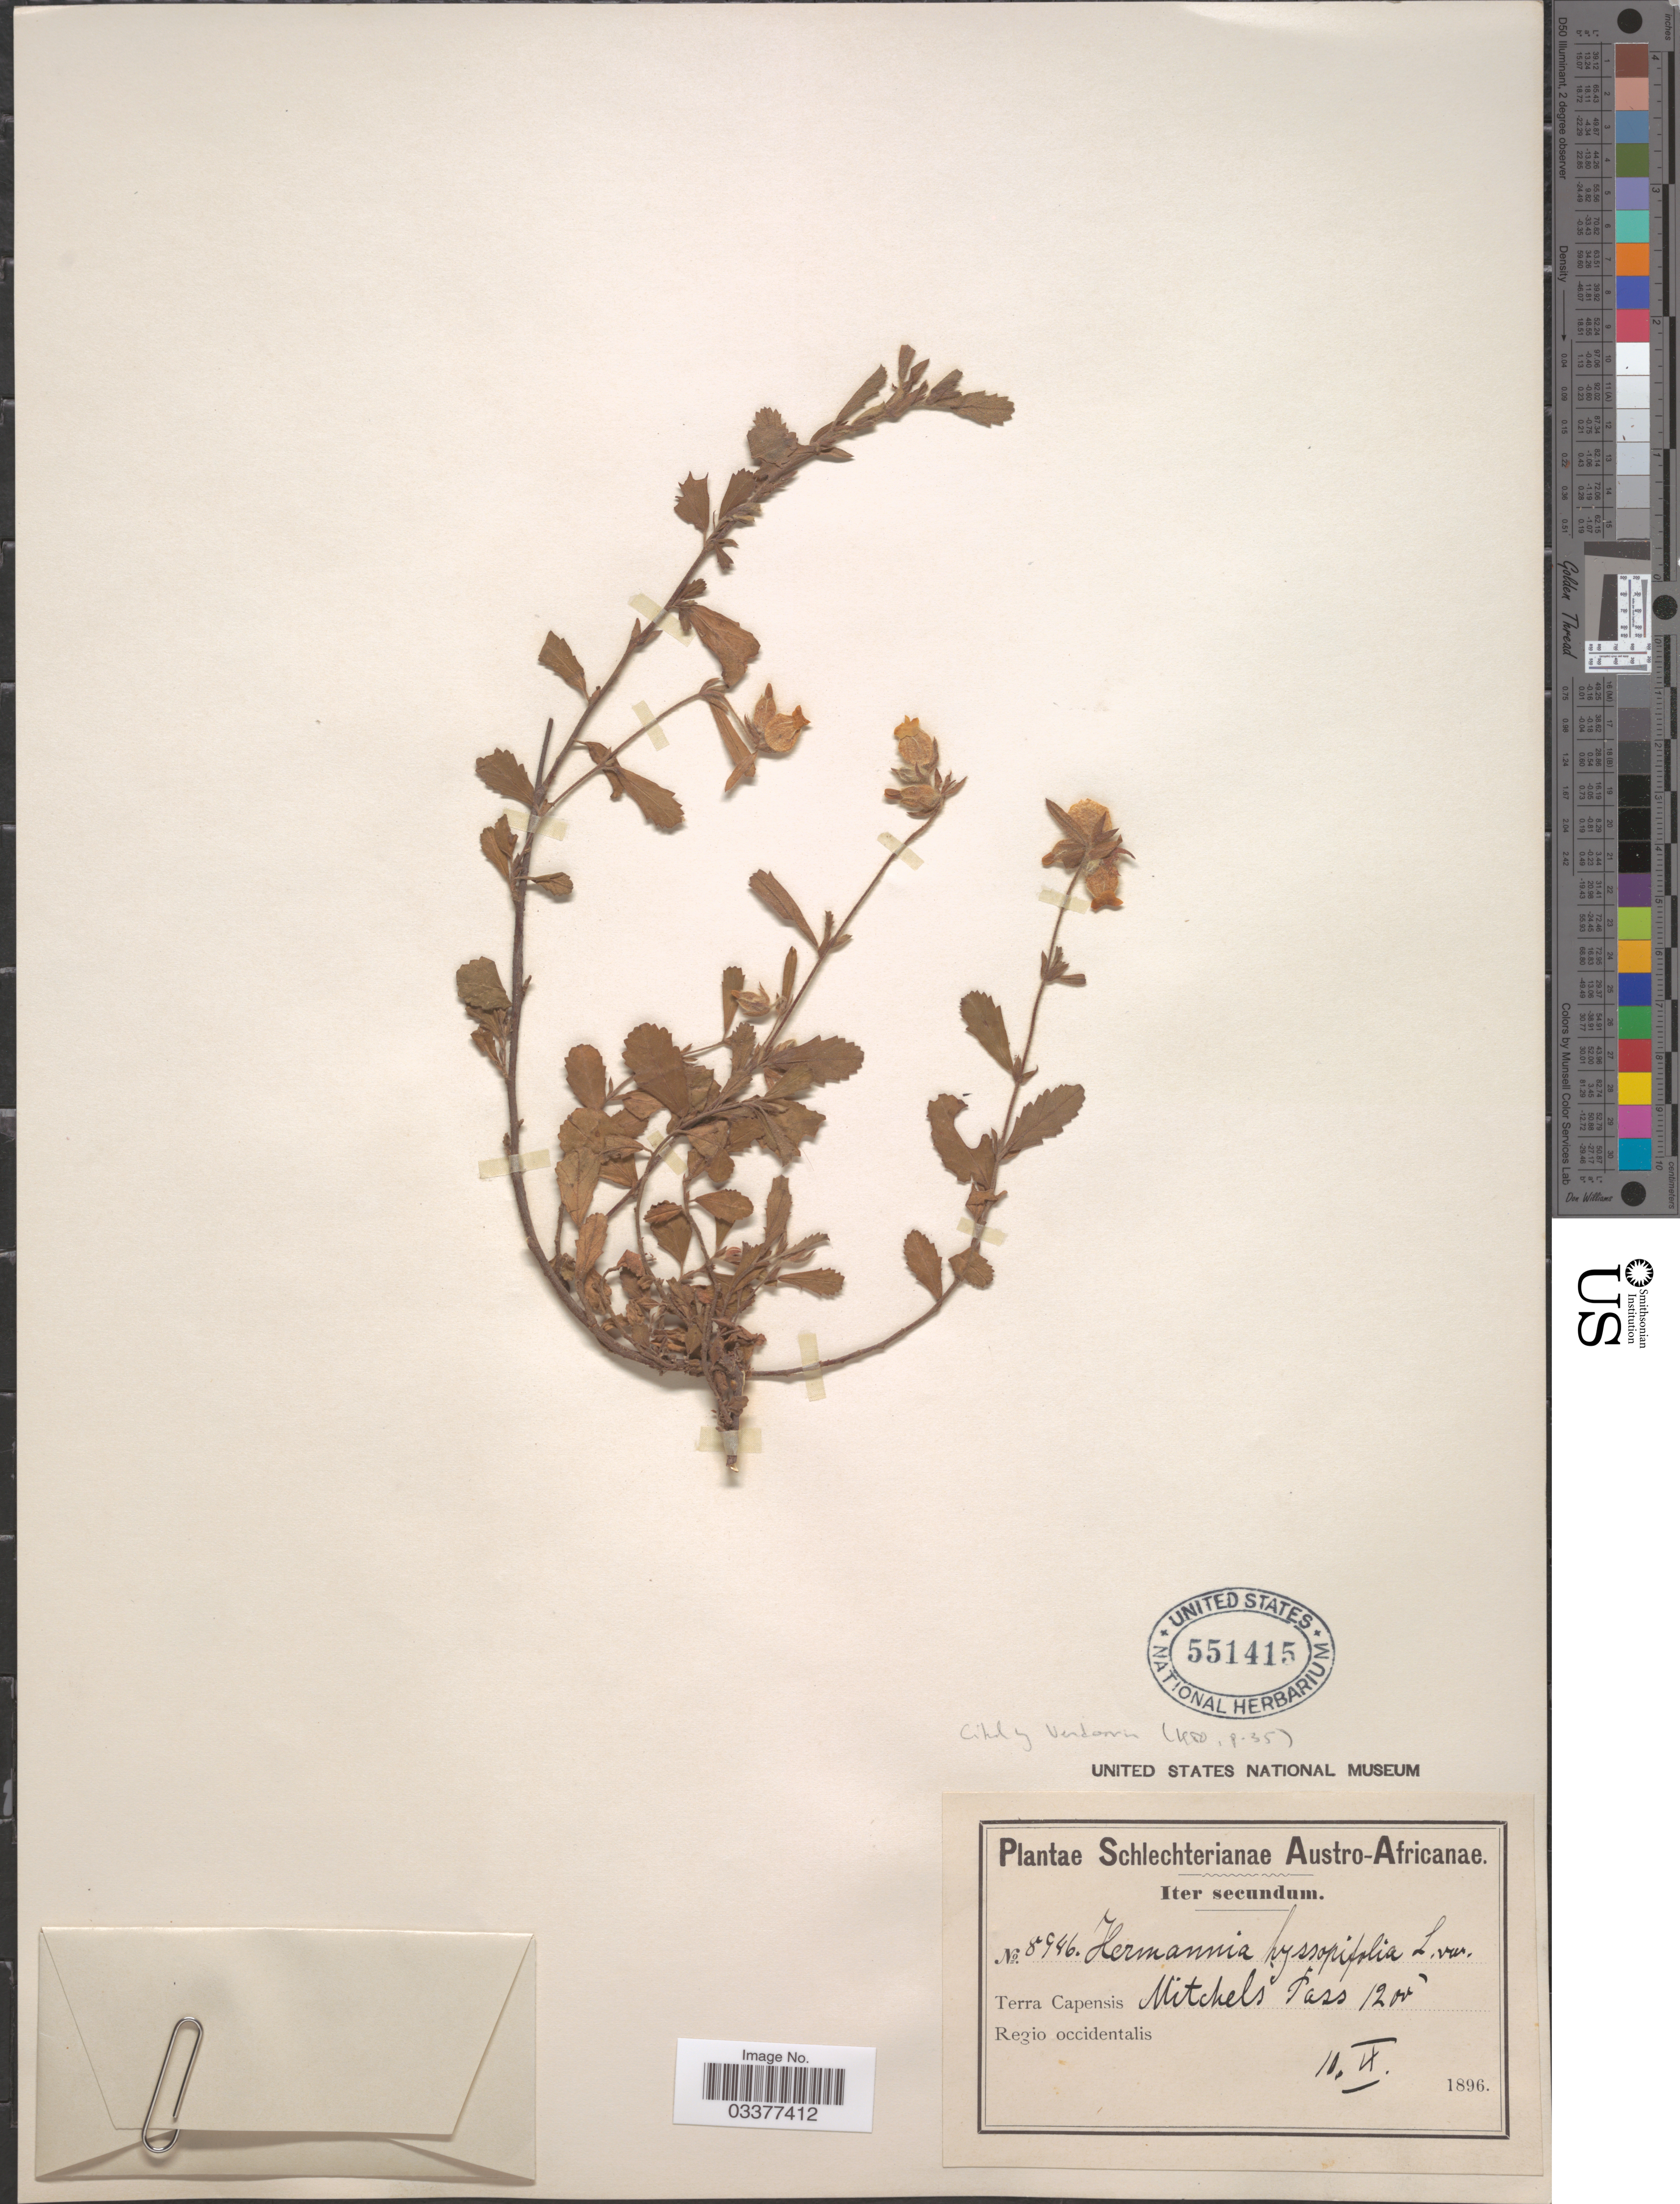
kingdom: Plantae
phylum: Tracheophyta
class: Magnoliopsida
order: Malvales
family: Malvaceae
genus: Hermannia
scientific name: Hermannia hyssopifolia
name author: L.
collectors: Schlechter, --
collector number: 8946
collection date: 1896-09-10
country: South Africa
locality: Austro-Africanae. Terra Capensis Mitchels' Pass. Regio occidentalis.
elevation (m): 366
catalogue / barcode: US 551415